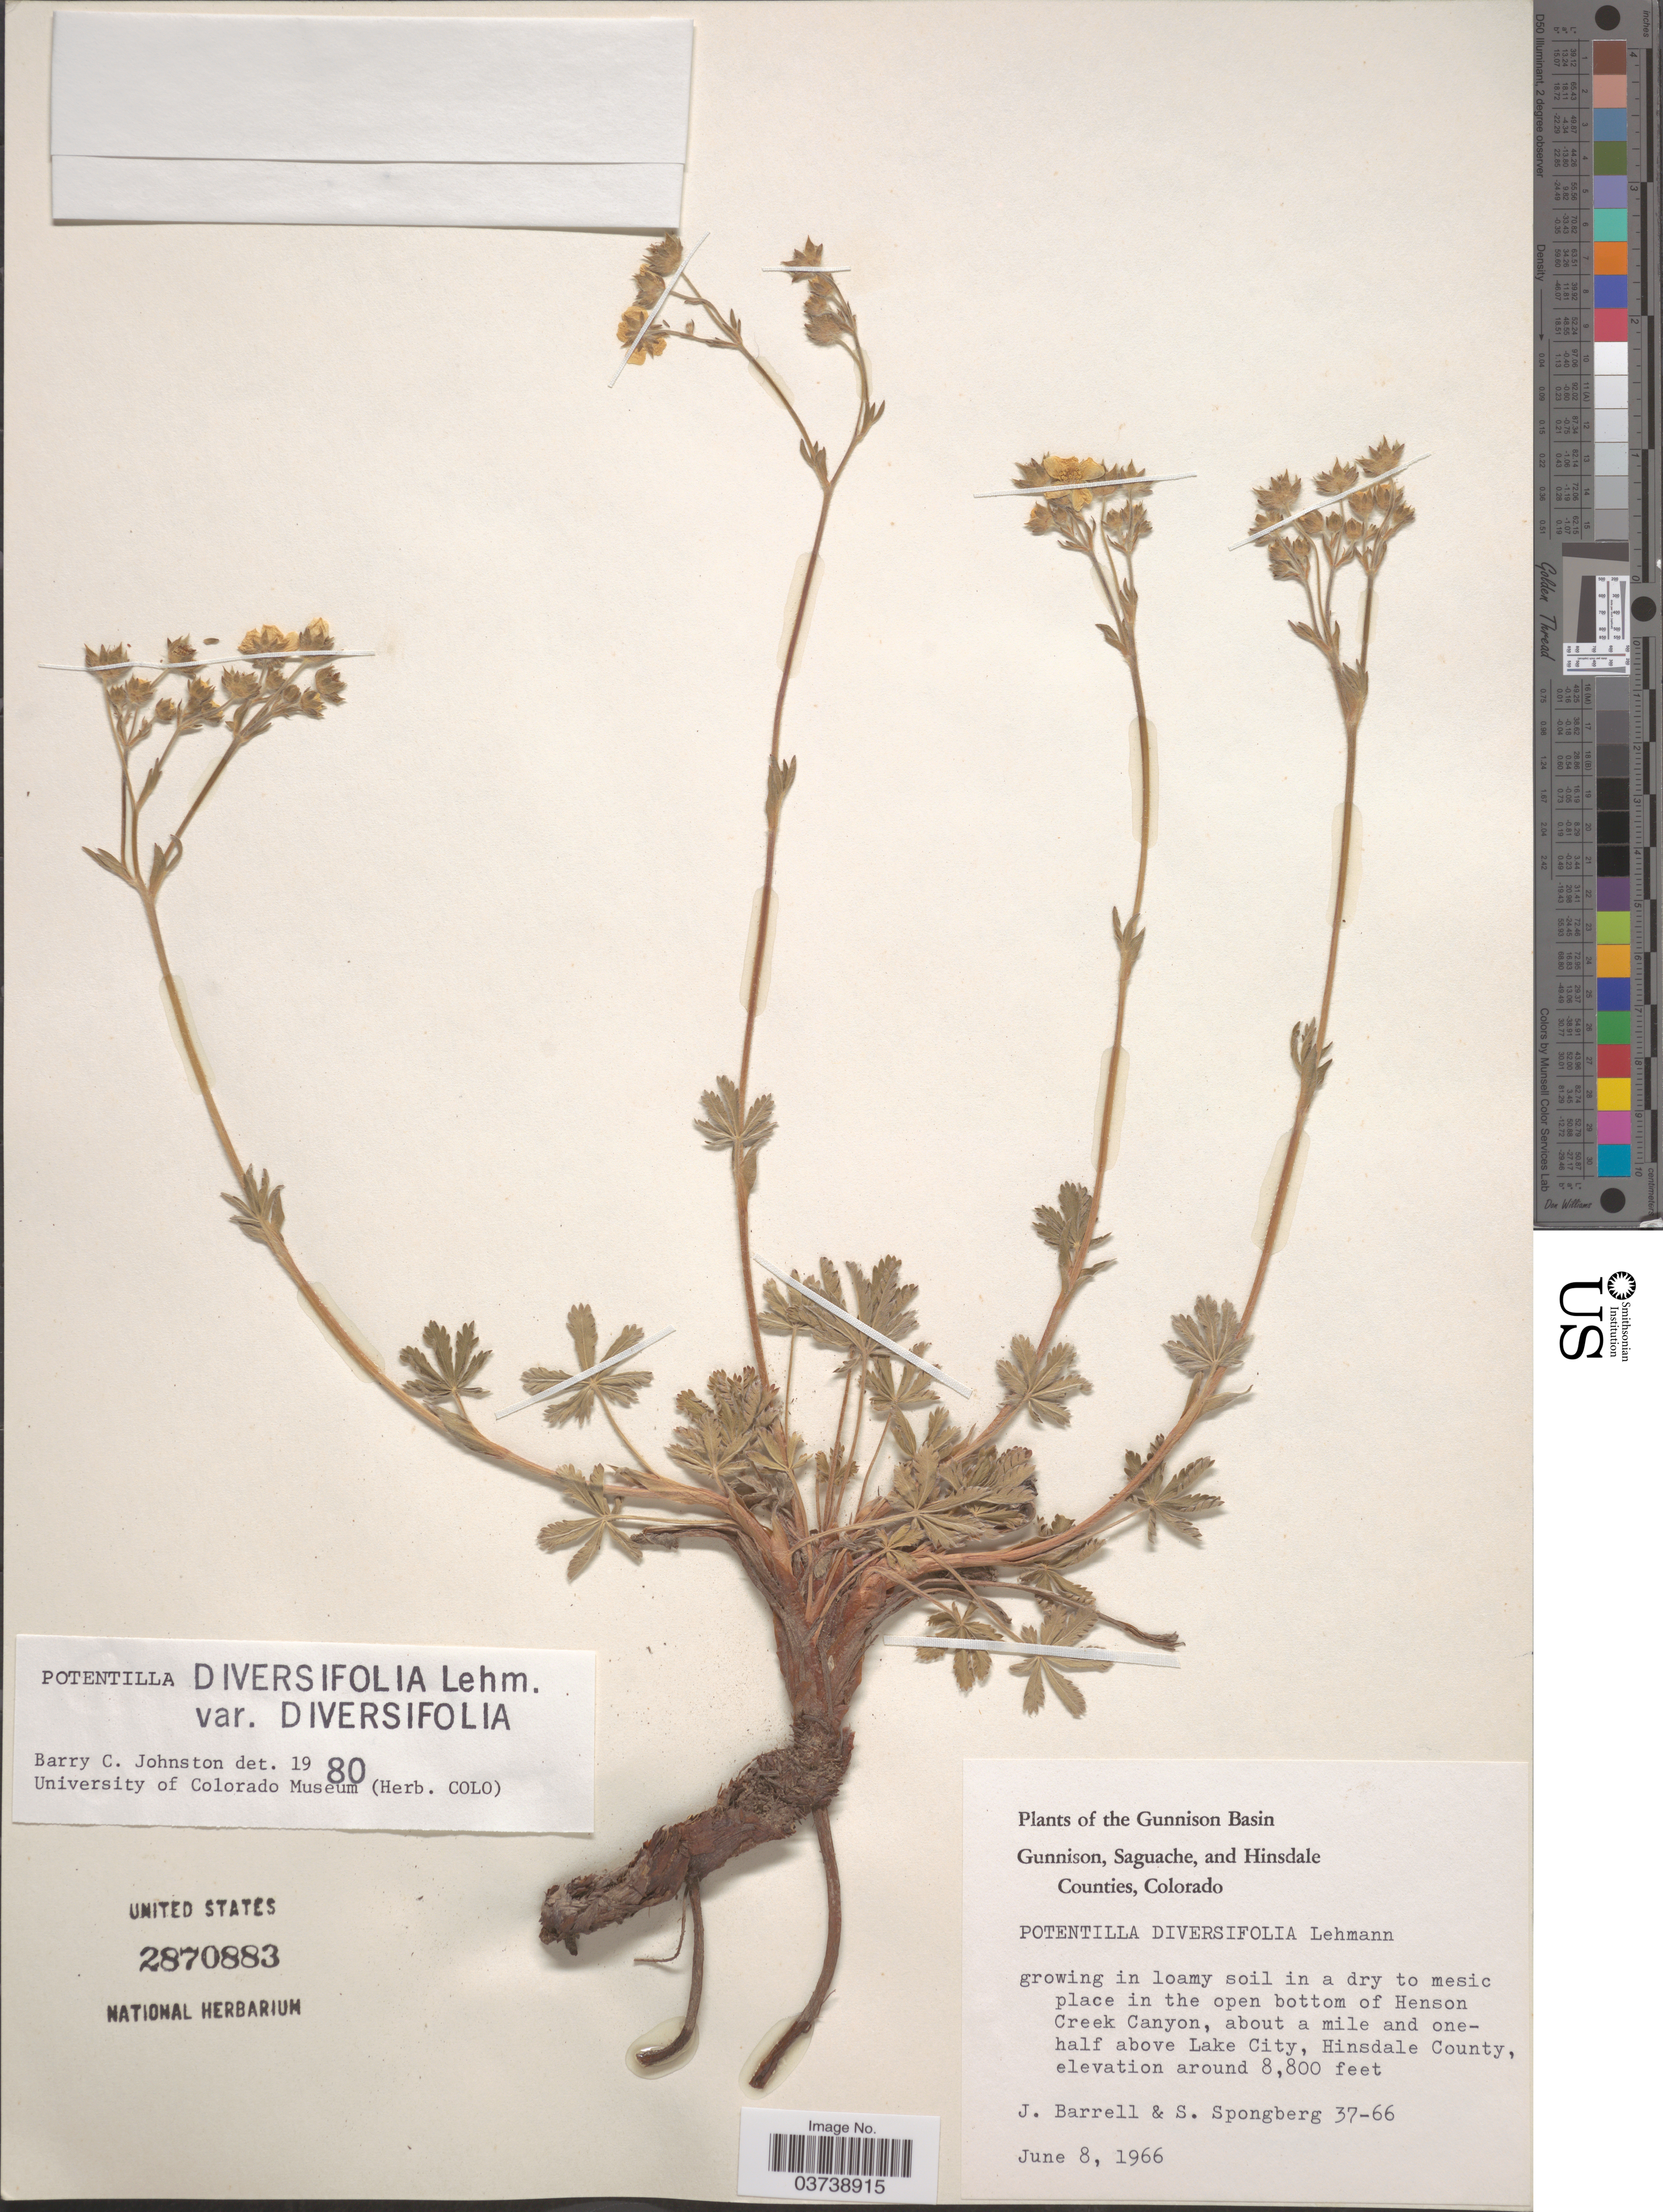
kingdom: Plantae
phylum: Tracheophyta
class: Magnoliopsida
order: Rosales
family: Rosaceae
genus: Potentilla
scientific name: Potentilla diversifolia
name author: Lehm.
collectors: J. Barrell & S. A.Spongberg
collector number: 37-66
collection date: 1966-06-08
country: United States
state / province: Colorado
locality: The Gunnison Basin. In the open bottom of Henson Creek Canyon, about a mile and onehalf above Lake City, Hinsdale County.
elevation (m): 2682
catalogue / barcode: US 2870883